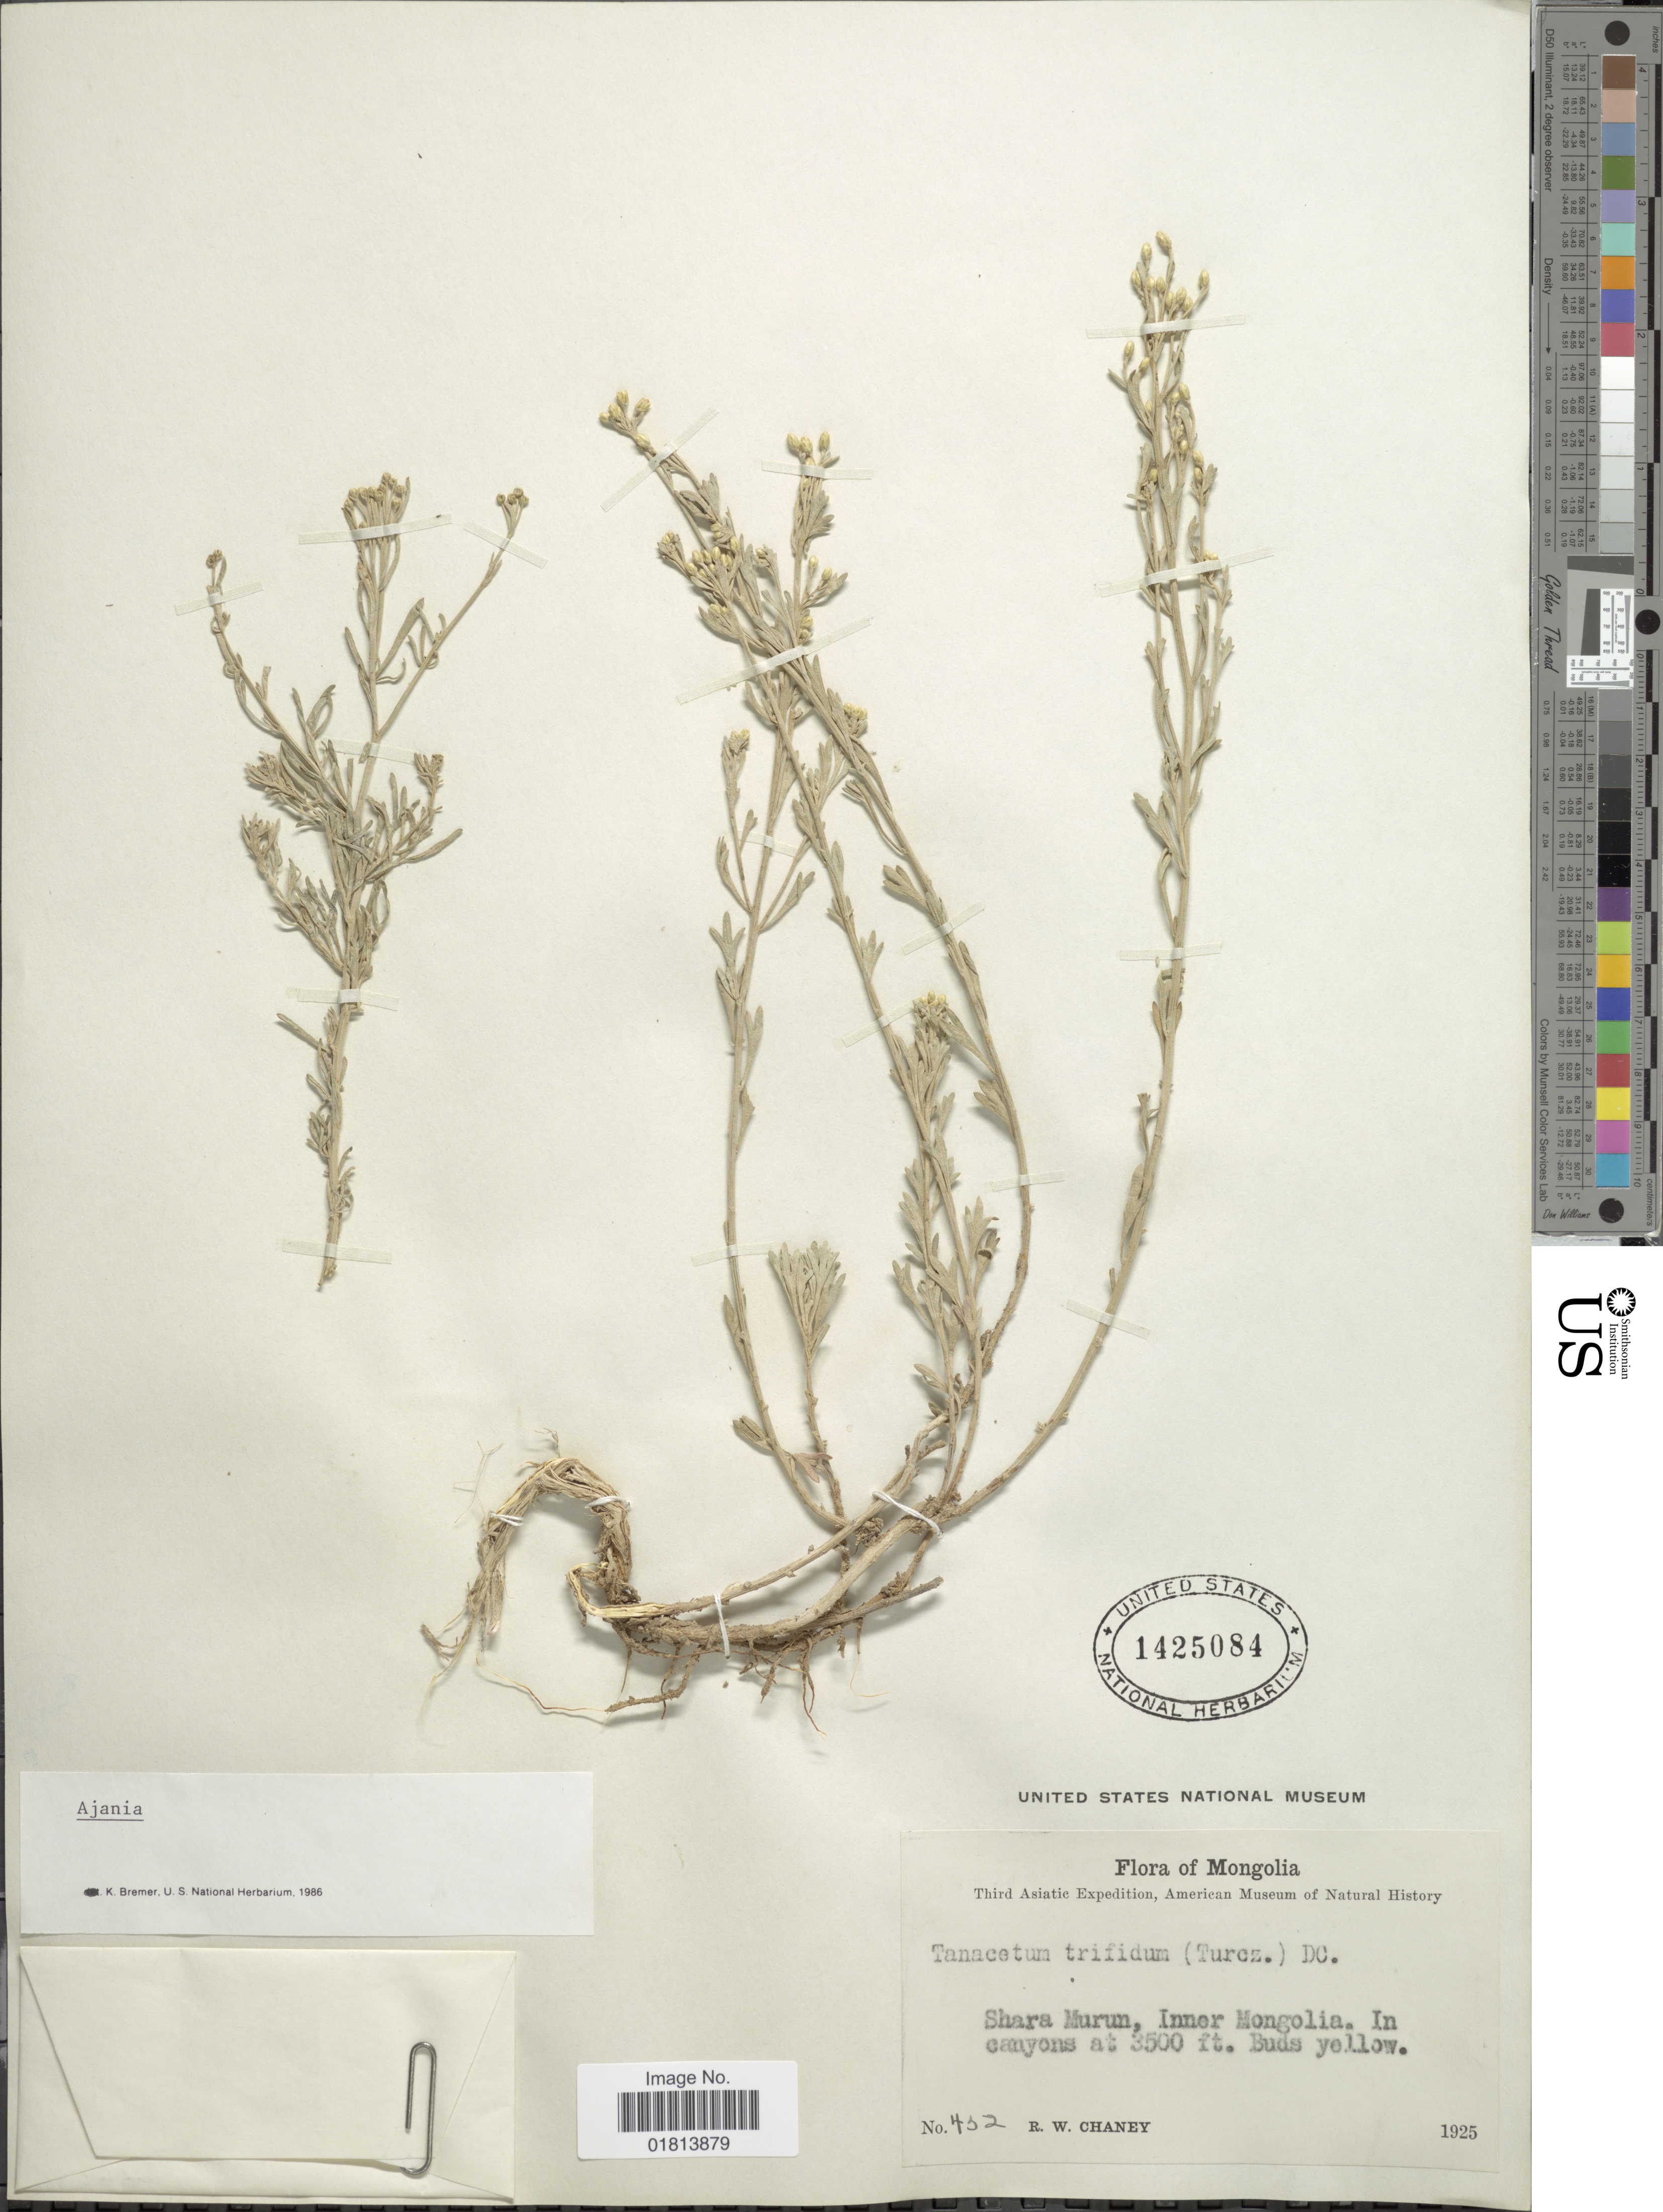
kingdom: Plantae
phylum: Tracheophyta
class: Magnoliopsida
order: Asterales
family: Asteraceae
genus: Ajania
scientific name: Ajania trifida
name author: (Turcz.) DC.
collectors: R. Chaney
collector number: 452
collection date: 1925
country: China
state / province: Nei Monggol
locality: Shara Murun, Inner Mongolia canyons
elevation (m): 1067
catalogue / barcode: US 1425084